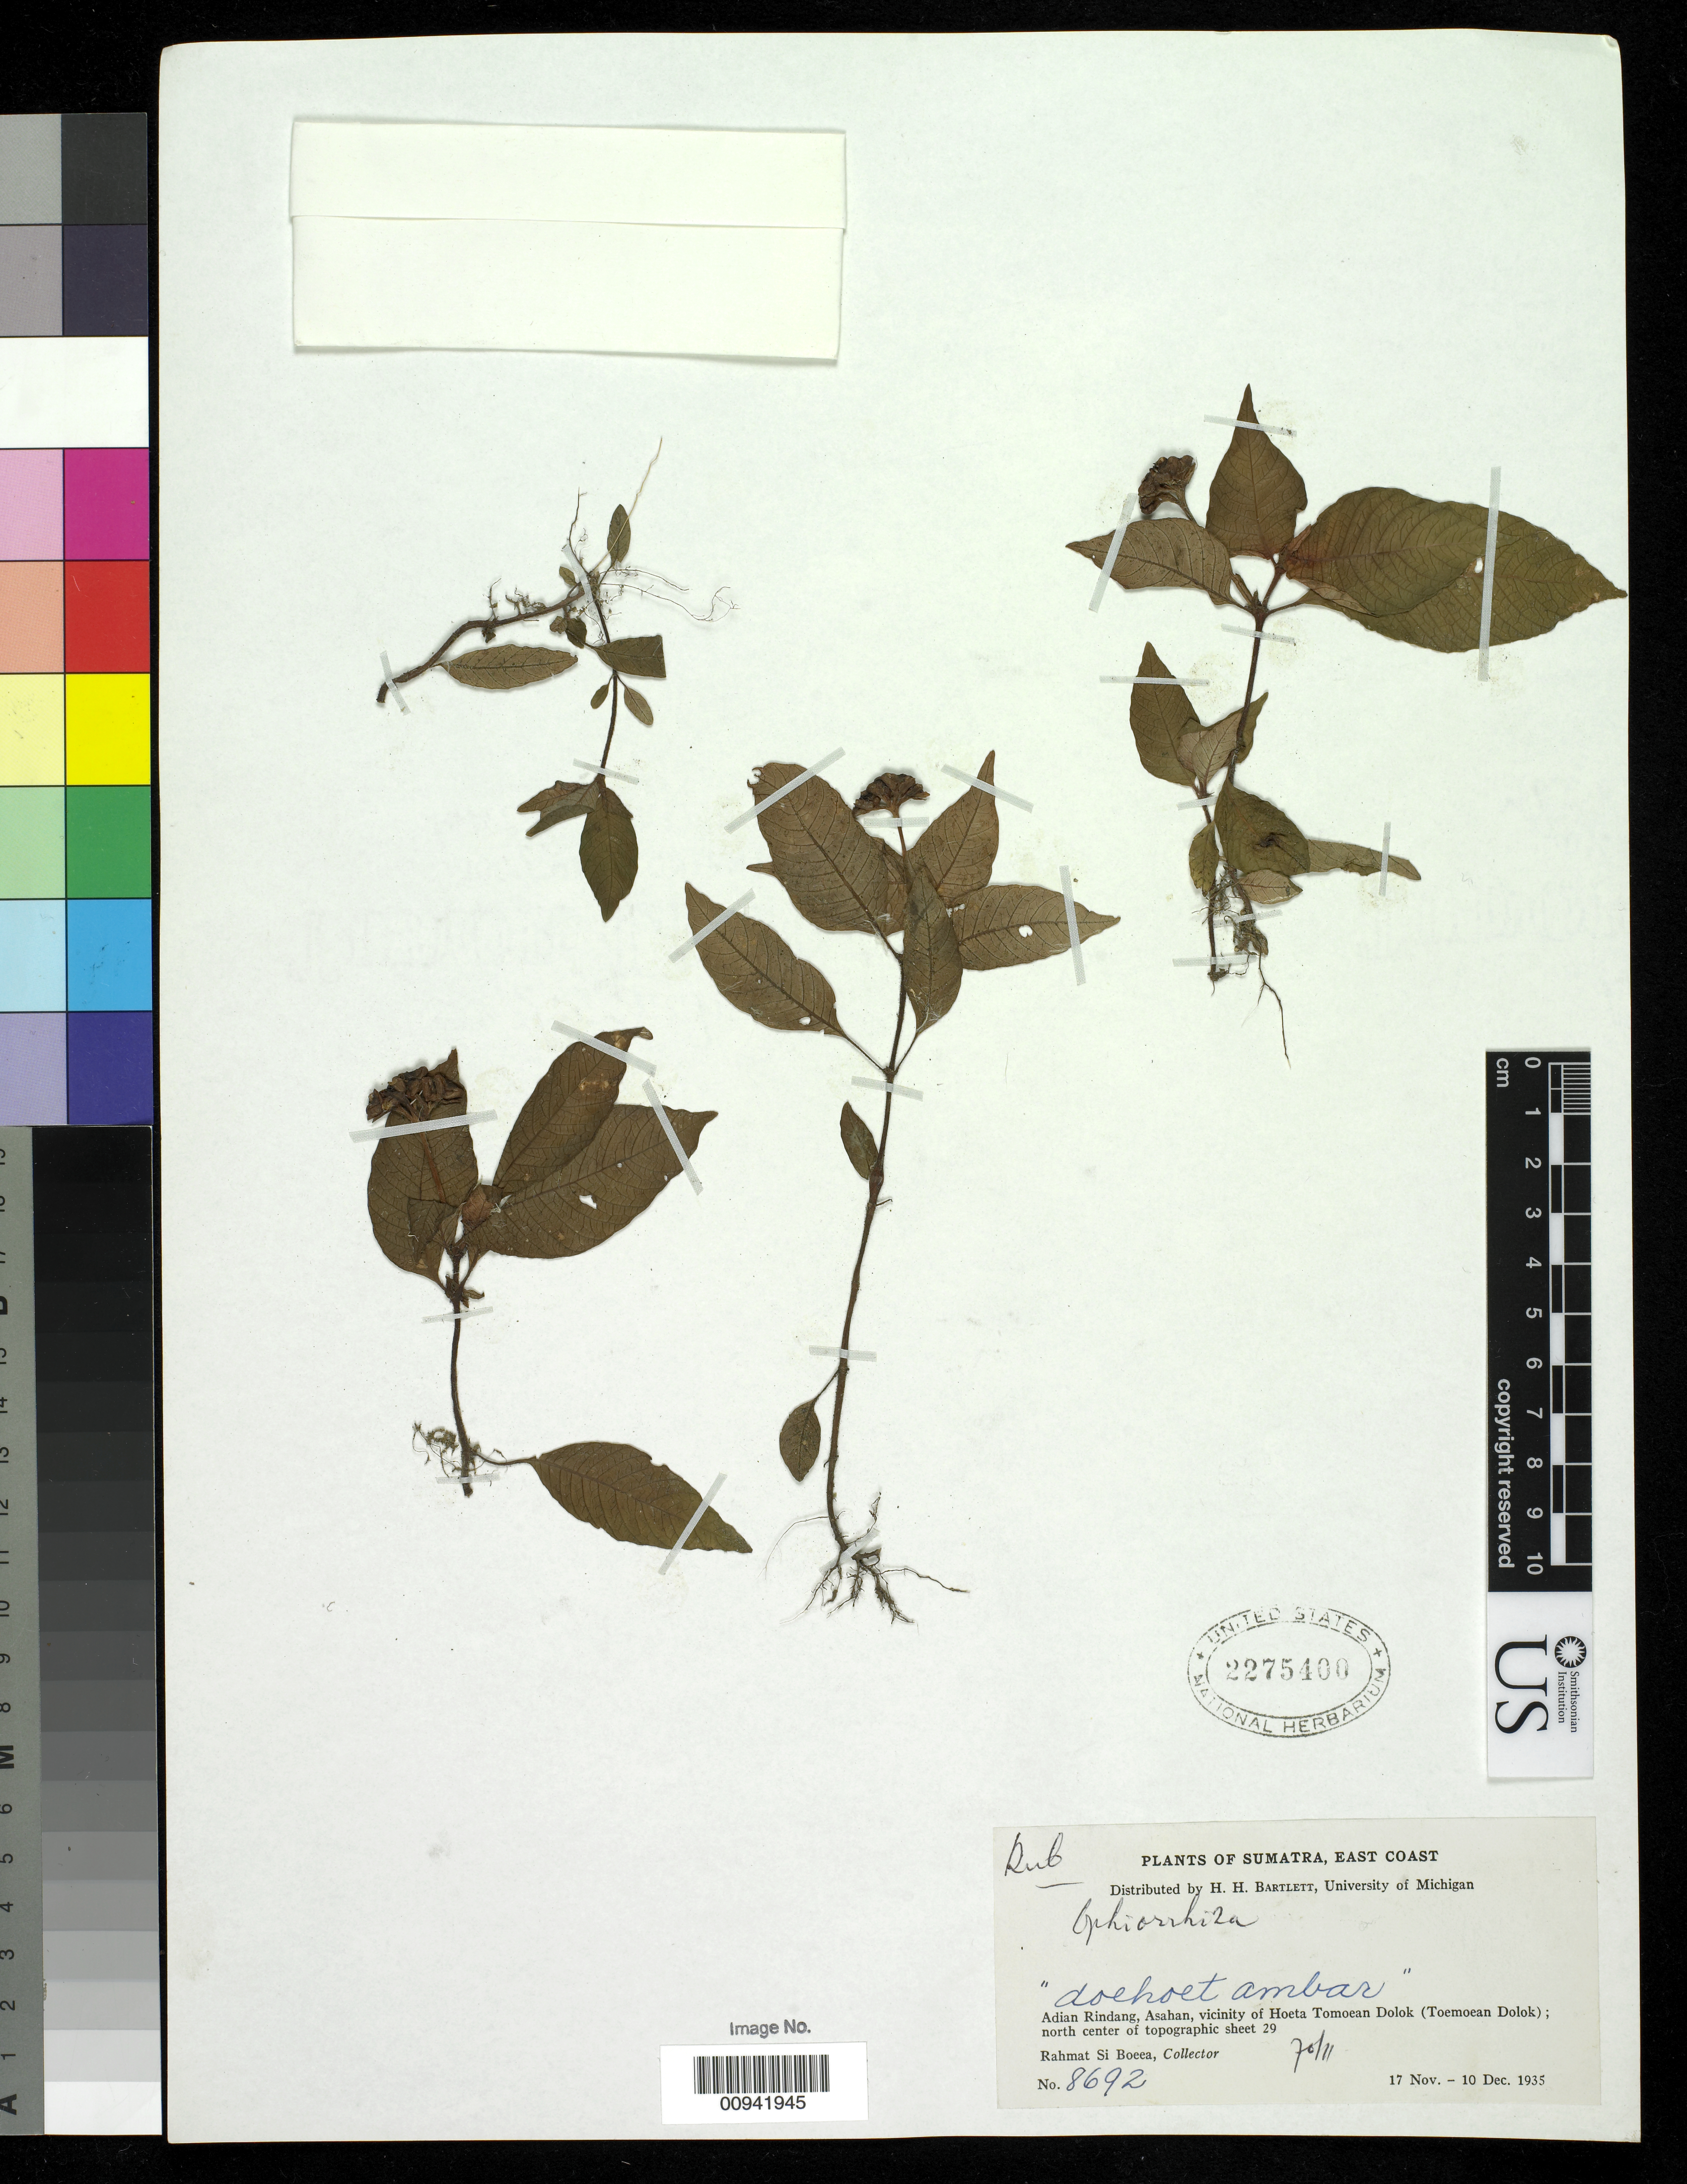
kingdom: Plantae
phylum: Tracheophyta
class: Magnoliopsida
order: Gentianales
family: Rubiaceae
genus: Ophiorrhiza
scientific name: Ophiorrhiza sp.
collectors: Rahmat Si Boeea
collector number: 8692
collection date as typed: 17 Nov 1935 to 10 Dec 1935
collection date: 1935-11-17/1935-12-10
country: Indonesia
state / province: Sumatra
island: Sumatra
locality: East Coast, Adian Rindang, vicinity of Hoeta Tomoean Dolok [Toemoean Dolok]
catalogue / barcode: US 2275400